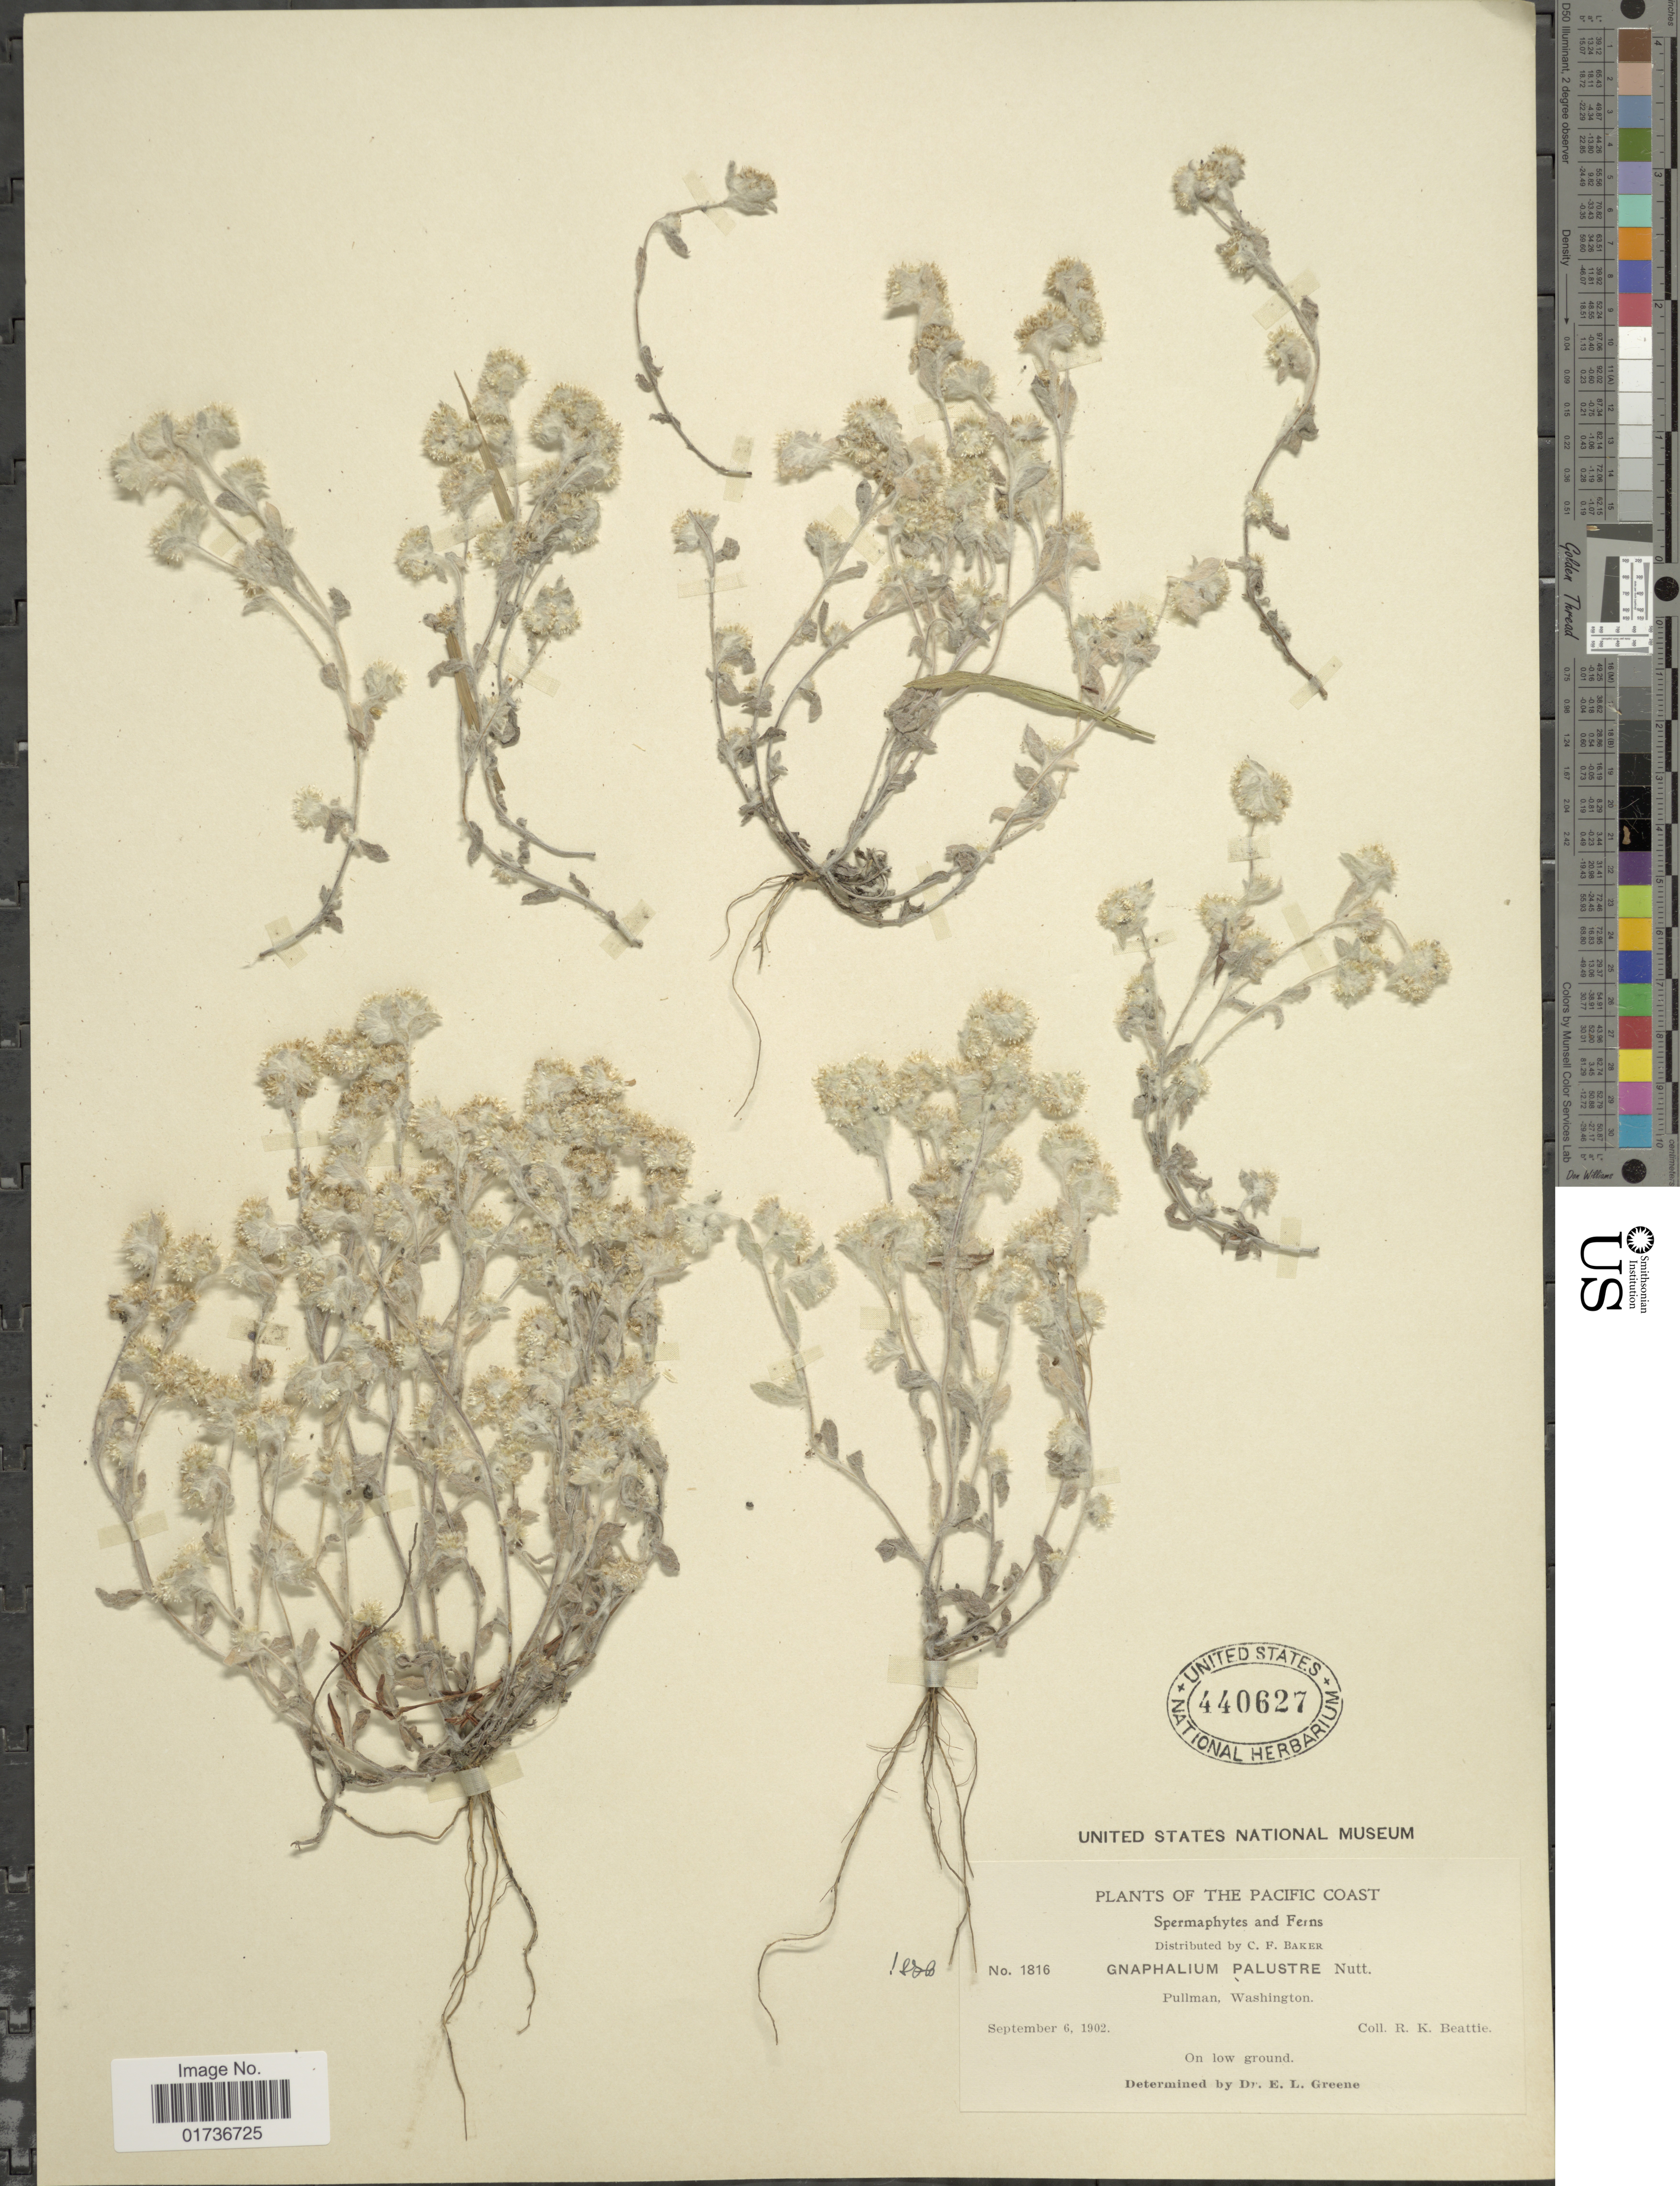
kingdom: Plantae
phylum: Tracheophyta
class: Magnoliopsida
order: Asterales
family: Asteraceae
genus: Gnaphalium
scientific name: Gnaphalium palustre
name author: Nutt.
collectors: R. K. Beattie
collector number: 1816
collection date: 1902-09-06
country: United States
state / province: Washington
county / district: Whitman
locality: The Pacific Coast, Pullman, On low ground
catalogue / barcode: US 440627